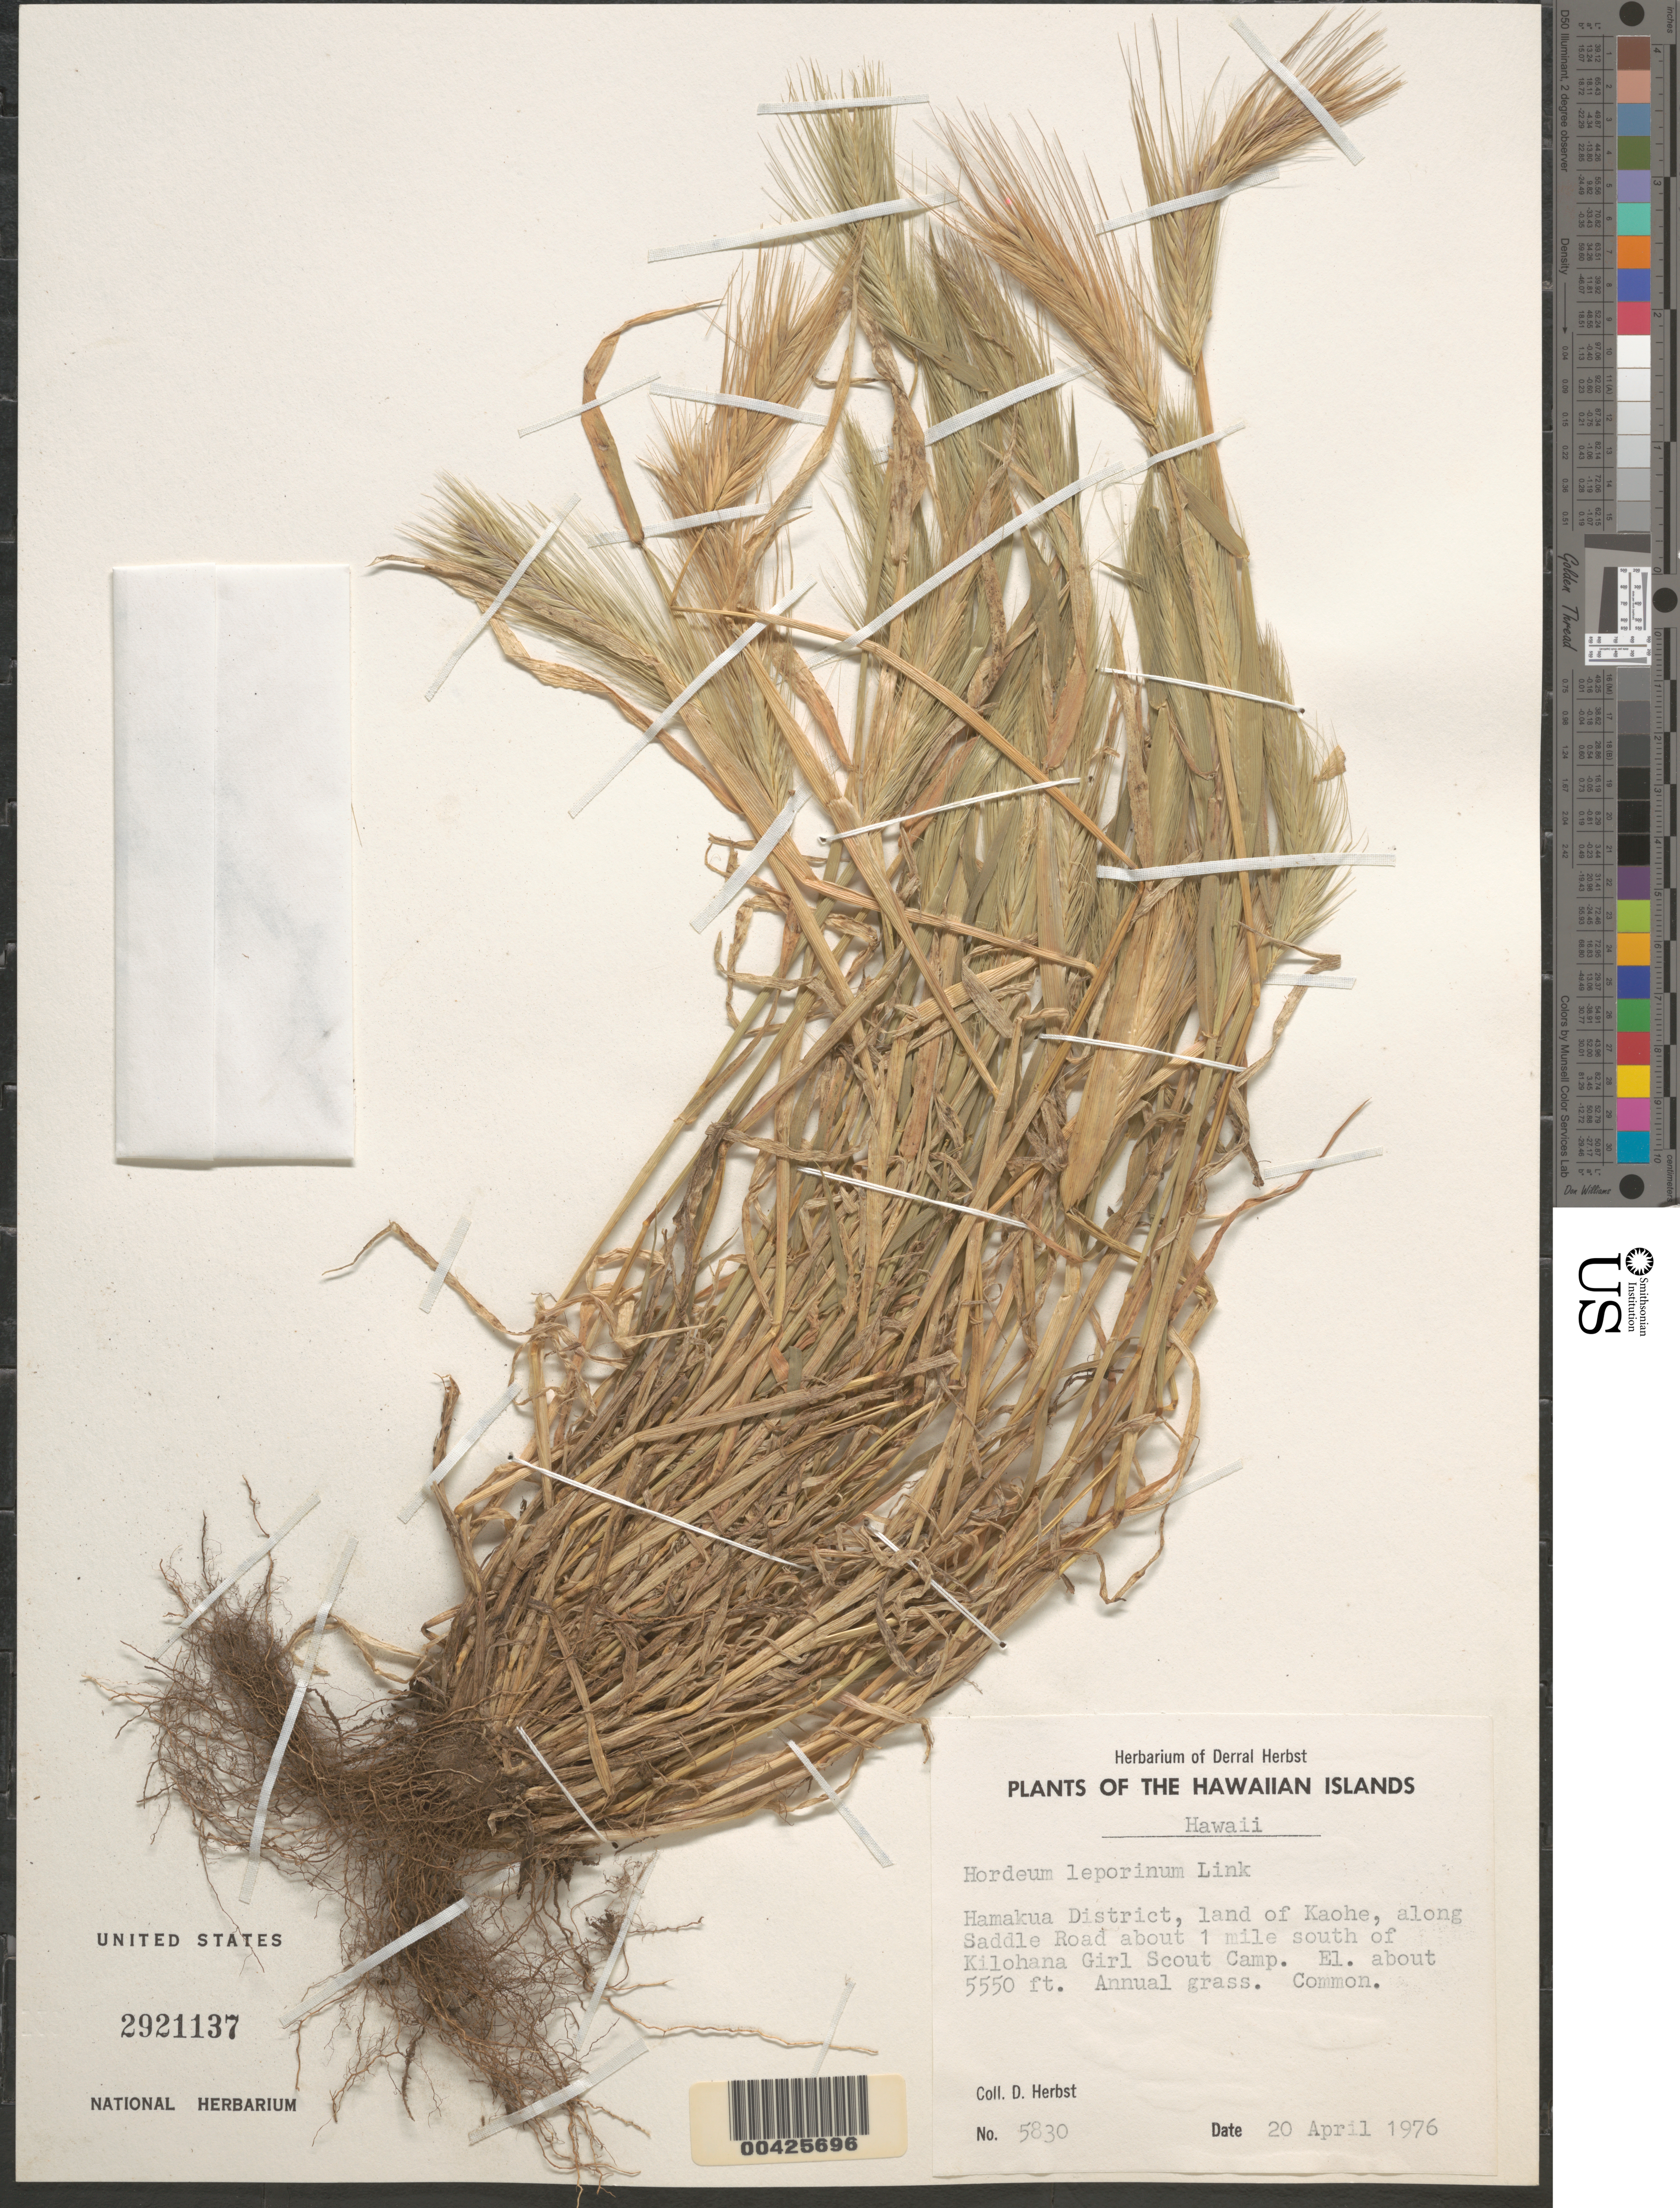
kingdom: Plantae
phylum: Tracheophyta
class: Liliopsida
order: Poales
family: Poaceae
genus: Hordeum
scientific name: Hordeum leporinum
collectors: D. R. Herbst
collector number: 5830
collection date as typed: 20 Apr 1976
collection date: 1976-04-20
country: United States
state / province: Hawaii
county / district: Hawaii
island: Hawaii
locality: Hamakua District, land of Kaohe, along Saddle road about 1 mile south of Kilohana Girl Scout Camp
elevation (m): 1692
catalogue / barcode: US 2921137